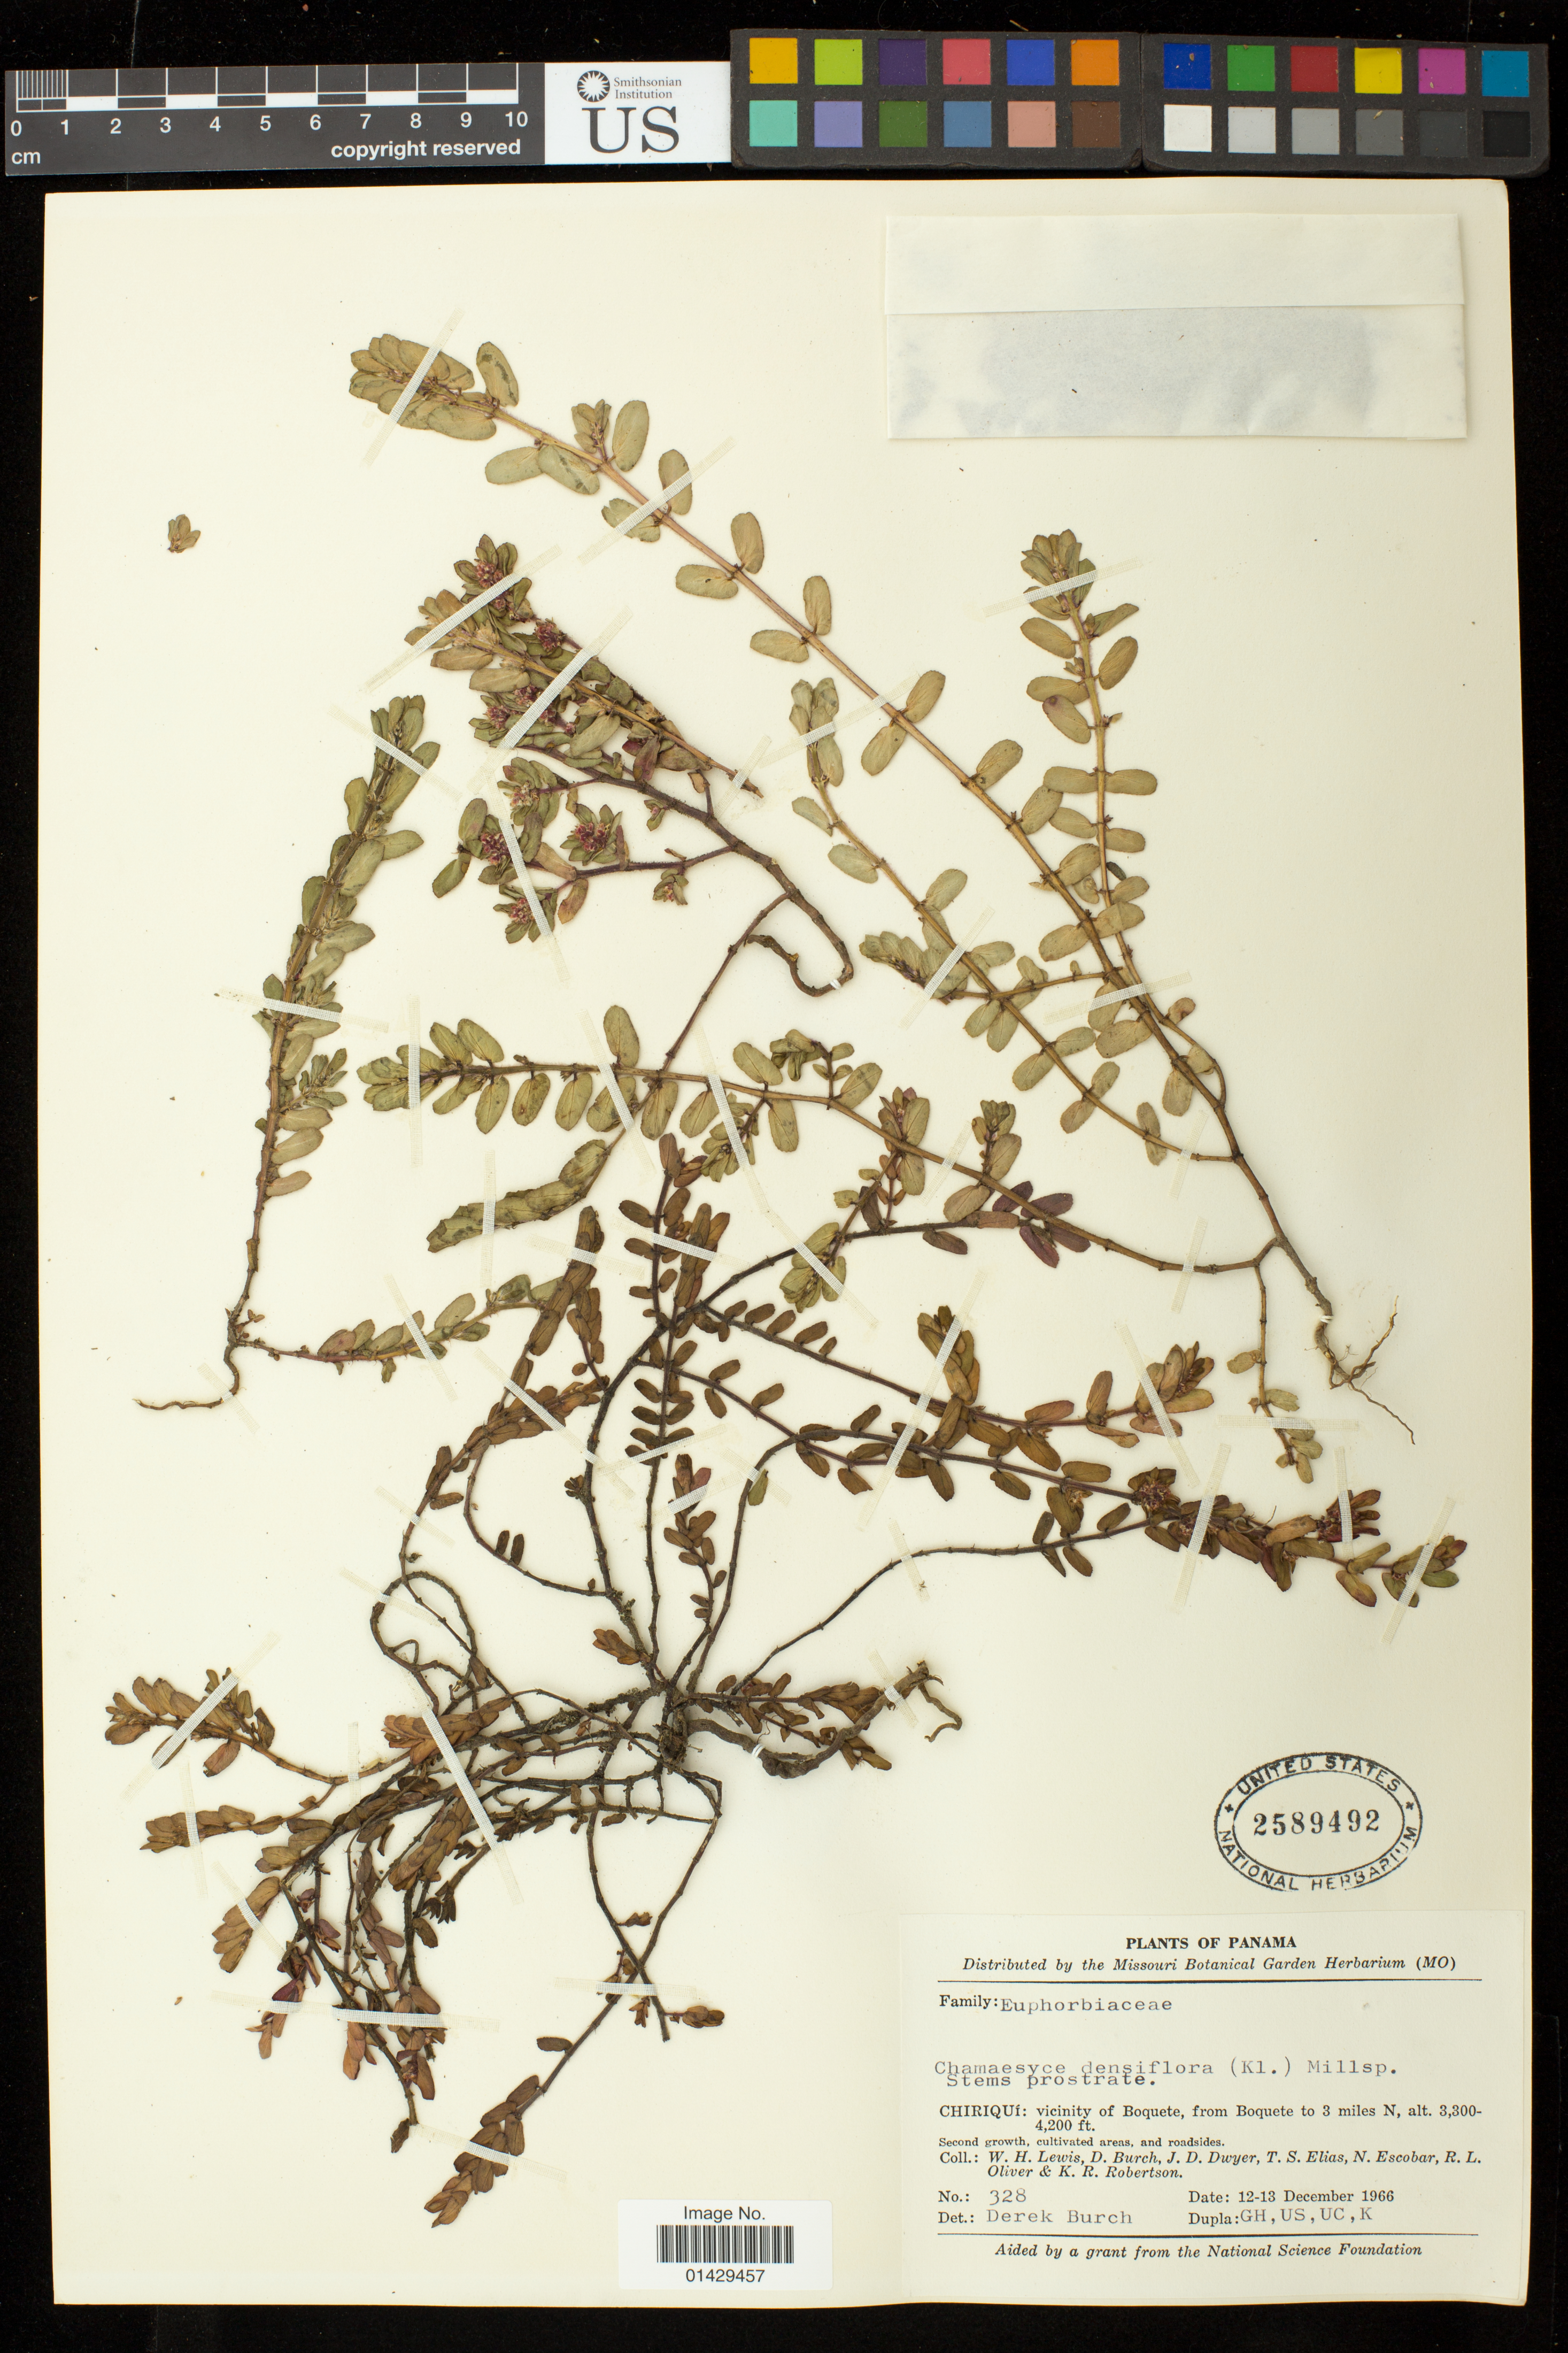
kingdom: Plantae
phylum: Tracheophyta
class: Magnoliopsida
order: Malpighiales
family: Euphorbiaceae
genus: Euphorbia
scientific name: Euphorbia densiflora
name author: (Klotzsch & Garcke) Klotzsch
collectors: W. H. Lewis, D. Burch, J. D. Dwyer, T. S. Elias, N. Escobar, R. L. Oliver & K. R. Robertson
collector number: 328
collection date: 1966-12-12/1966-12-13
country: Panama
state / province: Chiriqui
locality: Vicinity of Boquete, from Boquete to 3 miles N.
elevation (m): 1006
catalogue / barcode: US 2589492